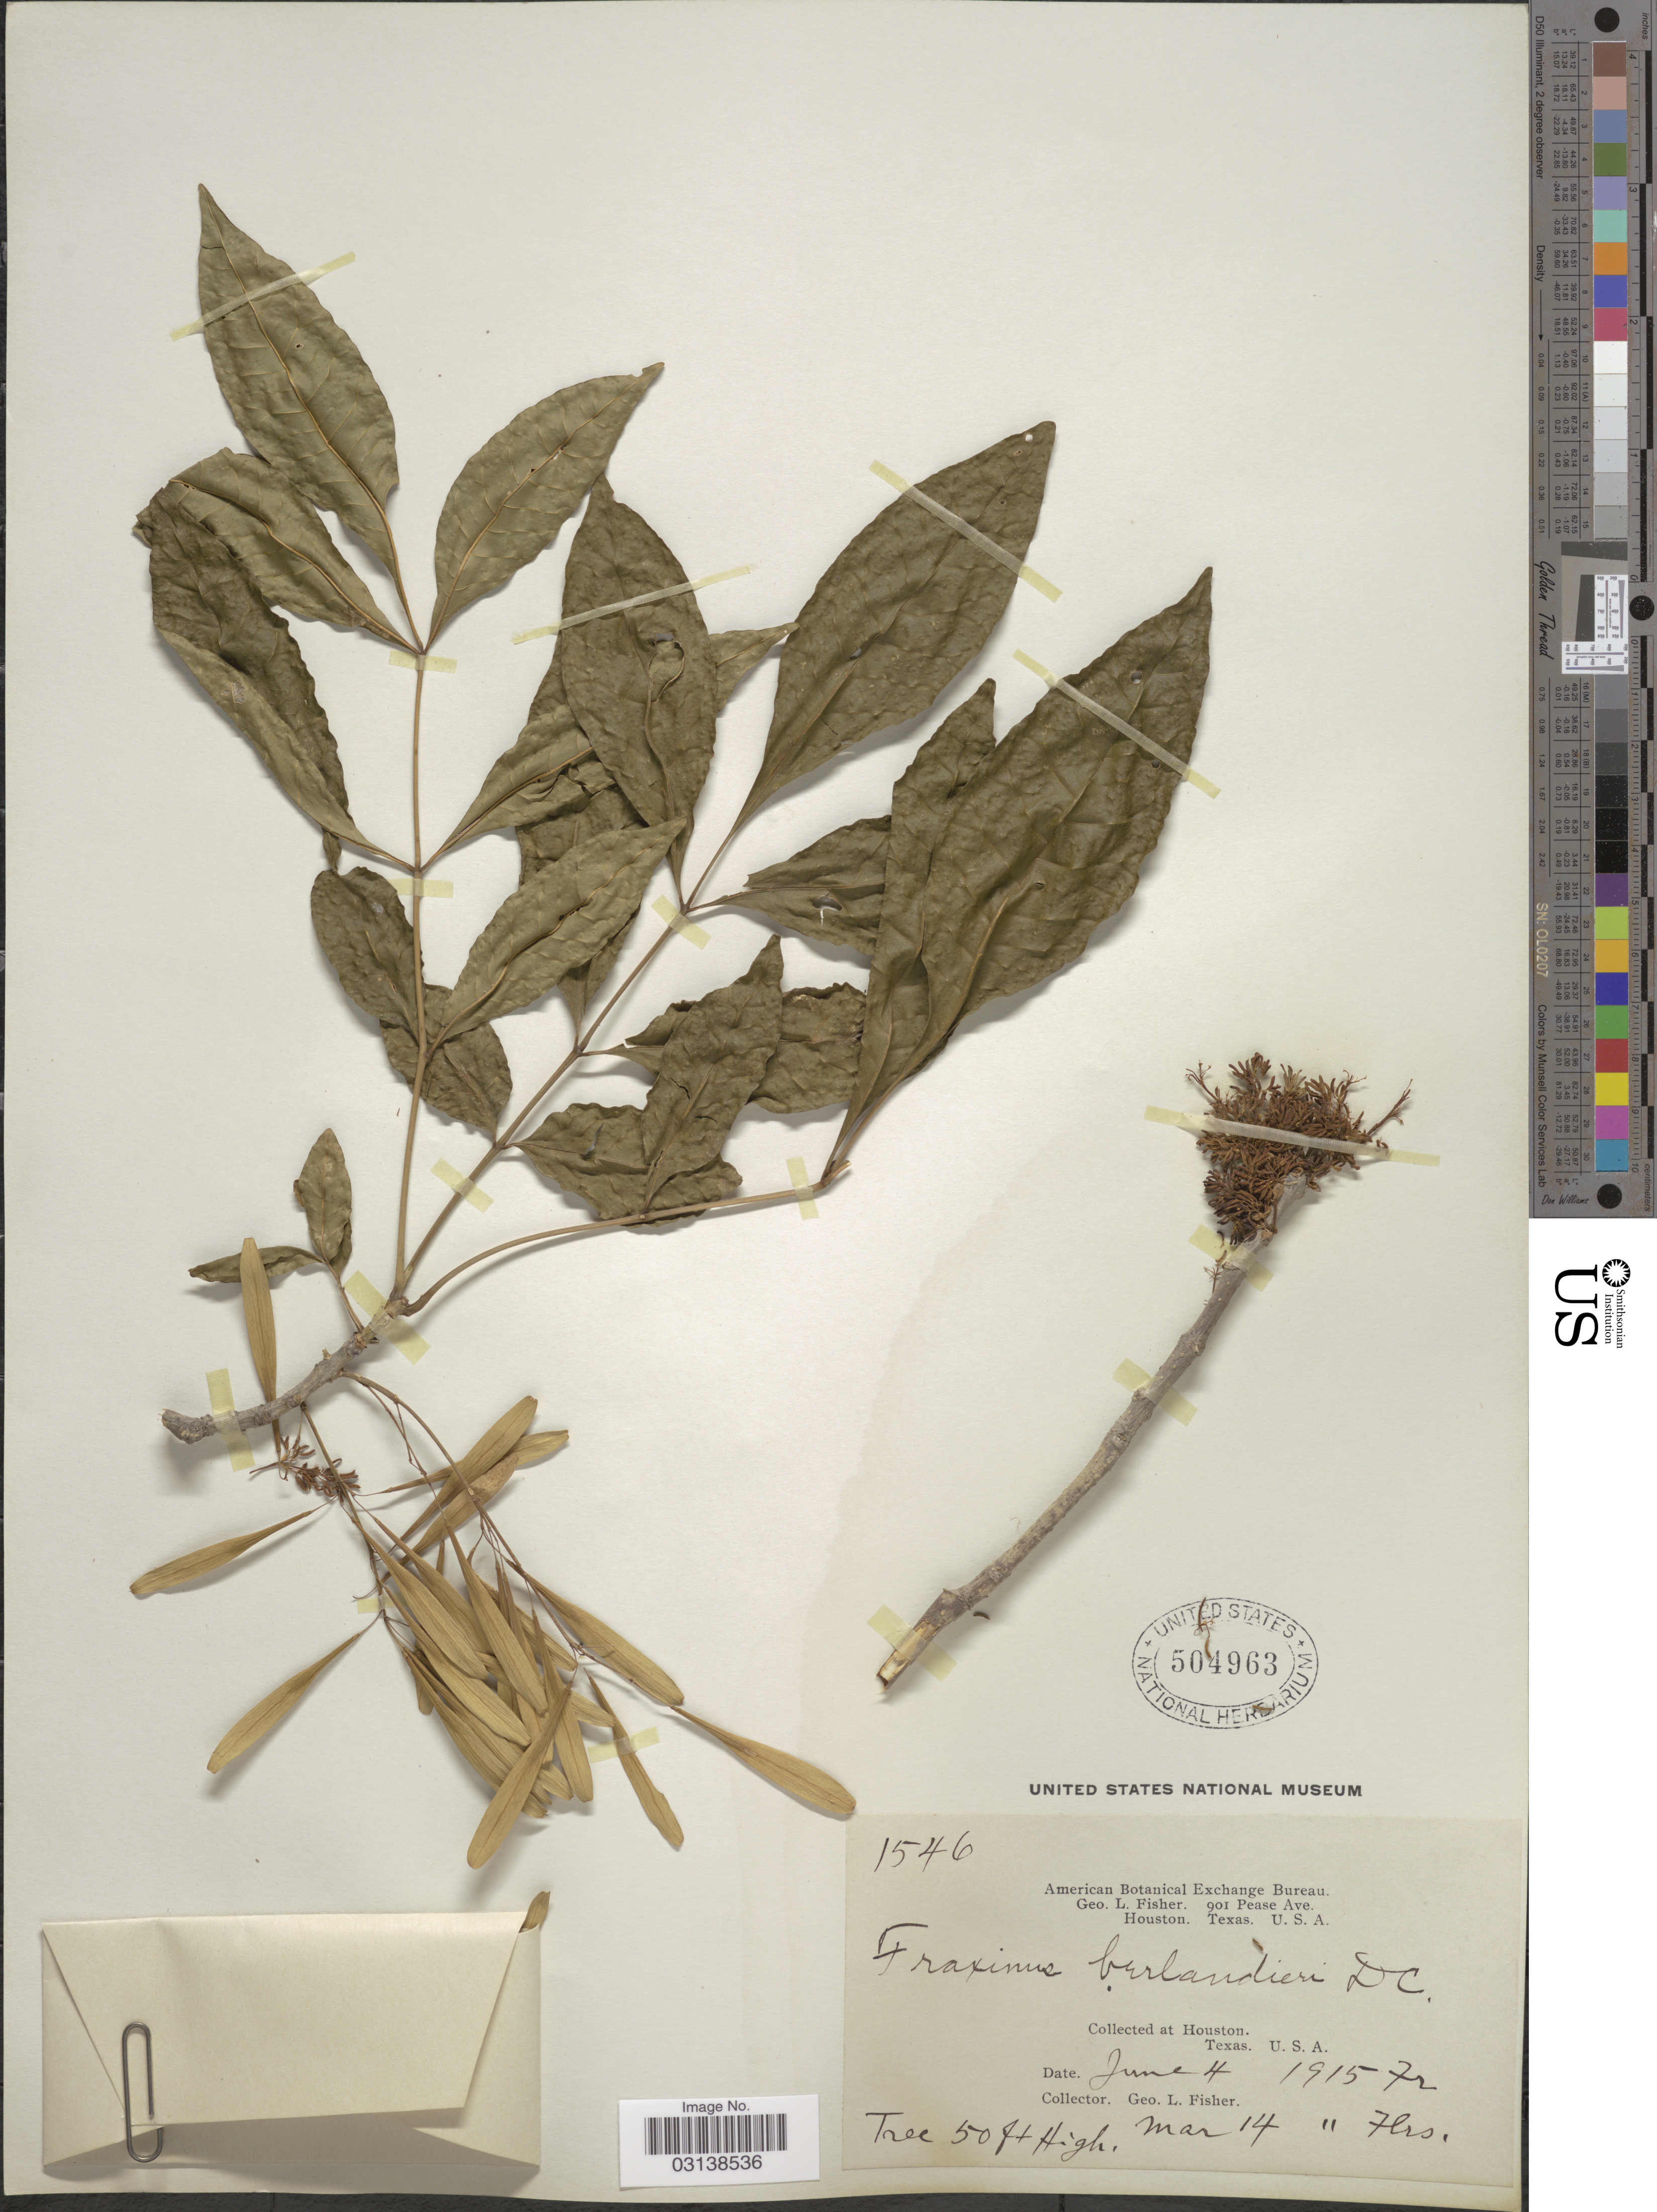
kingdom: Plantae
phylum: Tracheophyta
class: Magnoliopsida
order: Lamiales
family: Oleaceae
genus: Fraxinus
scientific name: Fraxinus berlandieriana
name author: A. DC.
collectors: G. L. Fisher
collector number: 1546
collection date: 1915-06-04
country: United States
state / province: Texas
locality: Houston.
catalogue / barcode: US 504963